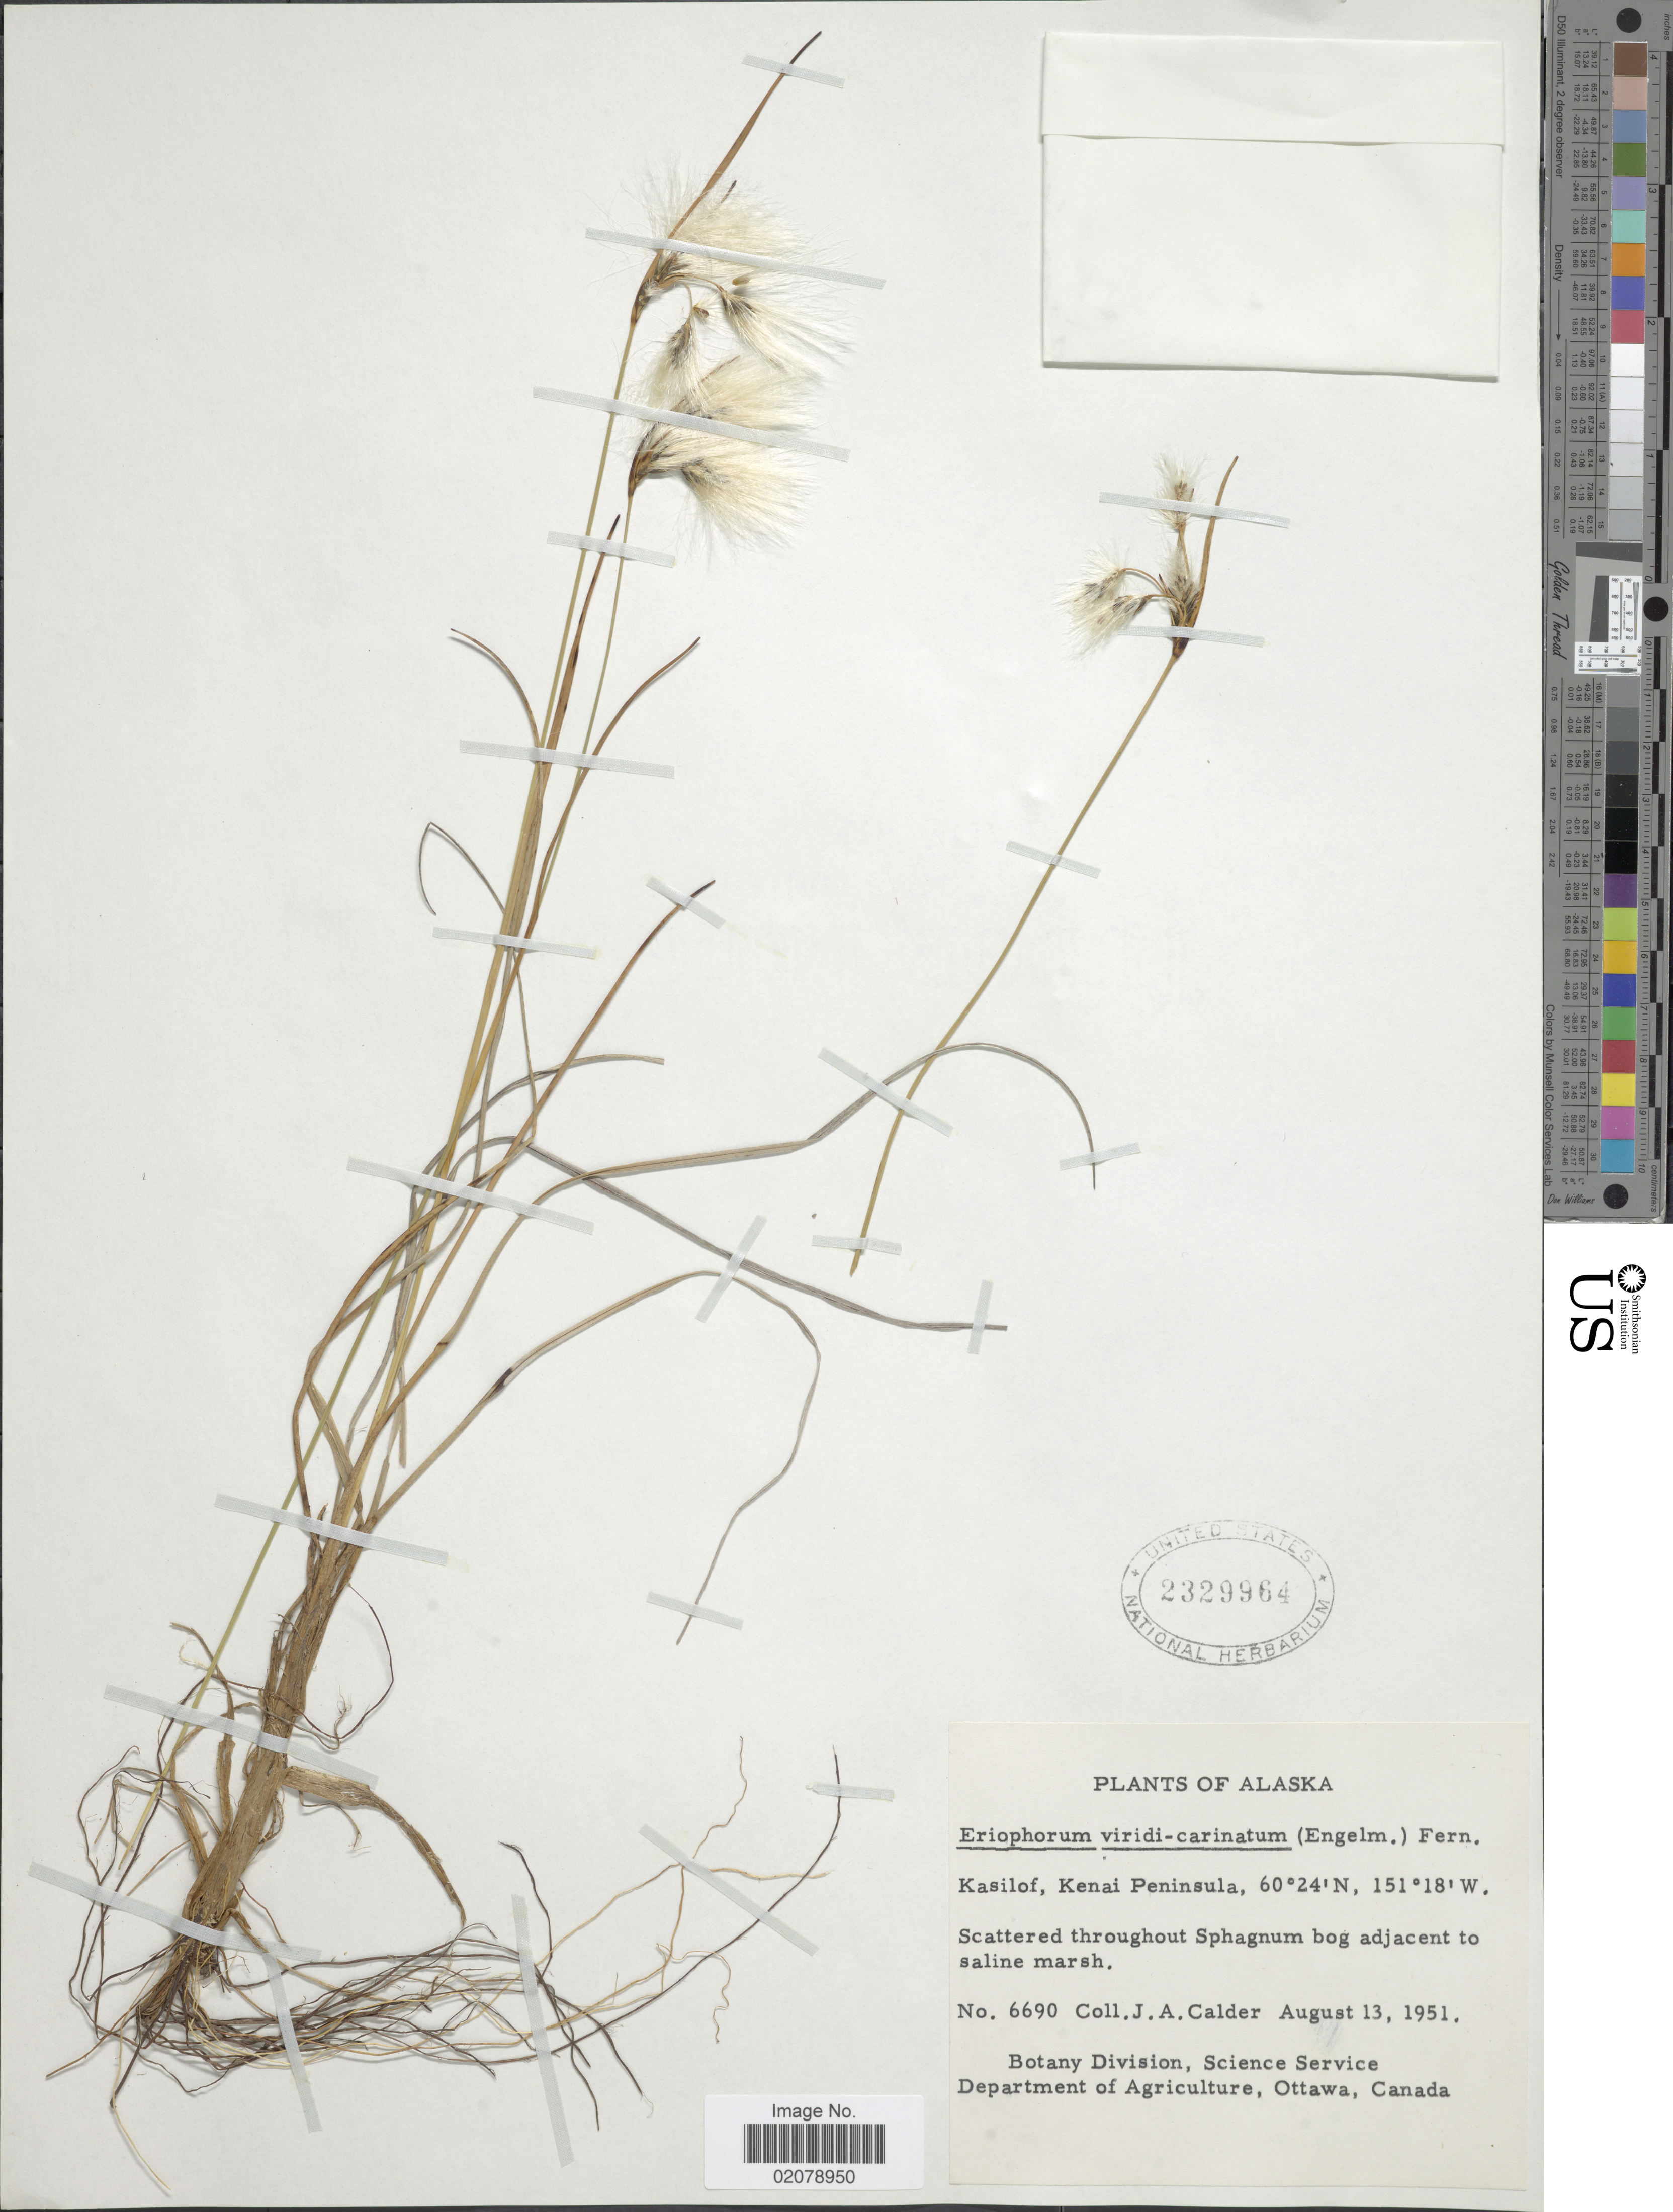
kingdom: Plantae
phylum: Tracheophyta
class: Liliopsida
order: Poales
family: Cyperaceae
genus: Eriophorum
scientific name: Eriophorum viridicarinatum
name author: (Englem.) Fernald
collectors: J. A. Calder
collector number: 6690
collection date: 1951-08-13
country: United States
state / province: Alaska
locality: Kasilof, Kenai Peninsula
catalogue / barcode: US 2329964